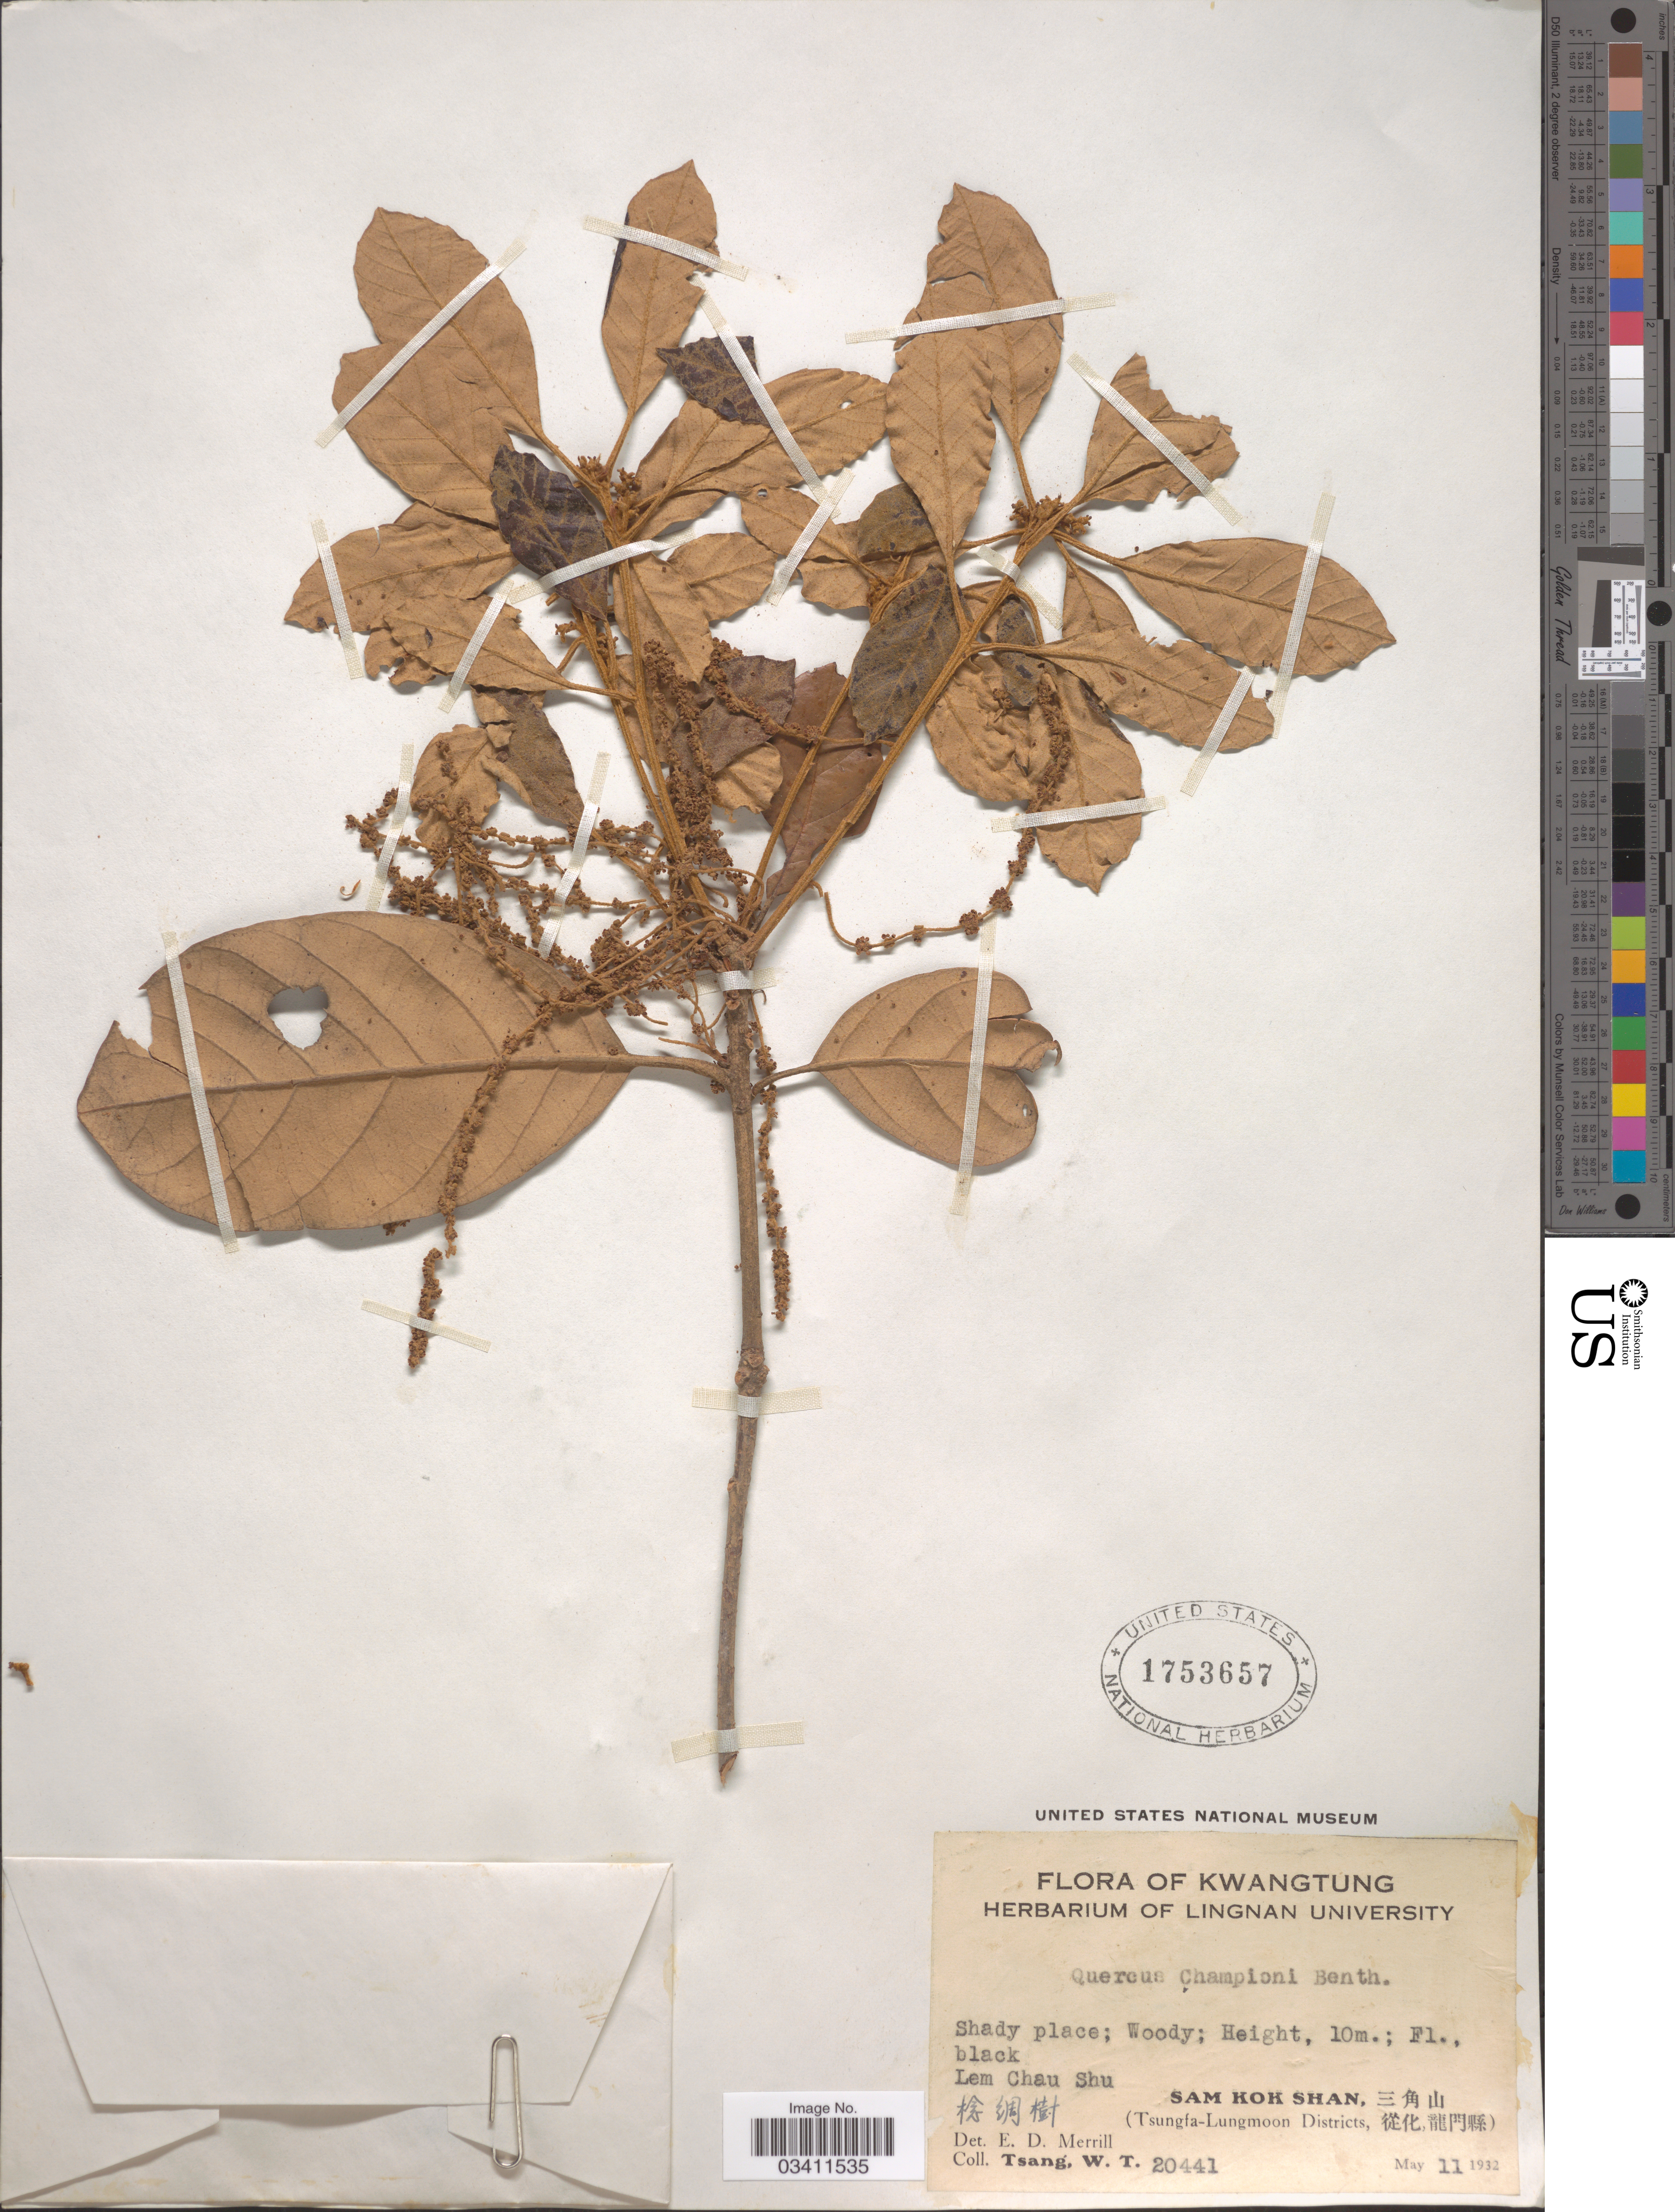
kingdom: Plantae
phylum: Tracheophyta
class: Magnoliopsida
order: Fagales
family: Fagaceae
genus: Quercus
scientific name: Quercus championii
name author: Benth.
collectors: W. T. Tsang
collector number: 20441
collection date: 1932-05-11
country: China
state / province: Guangdong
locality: Kwangtung. Lem Chau Shu. Sam Kok Shan, X. (Tsungfa-Lungmoon Districts, X).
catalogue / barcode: US 1753657